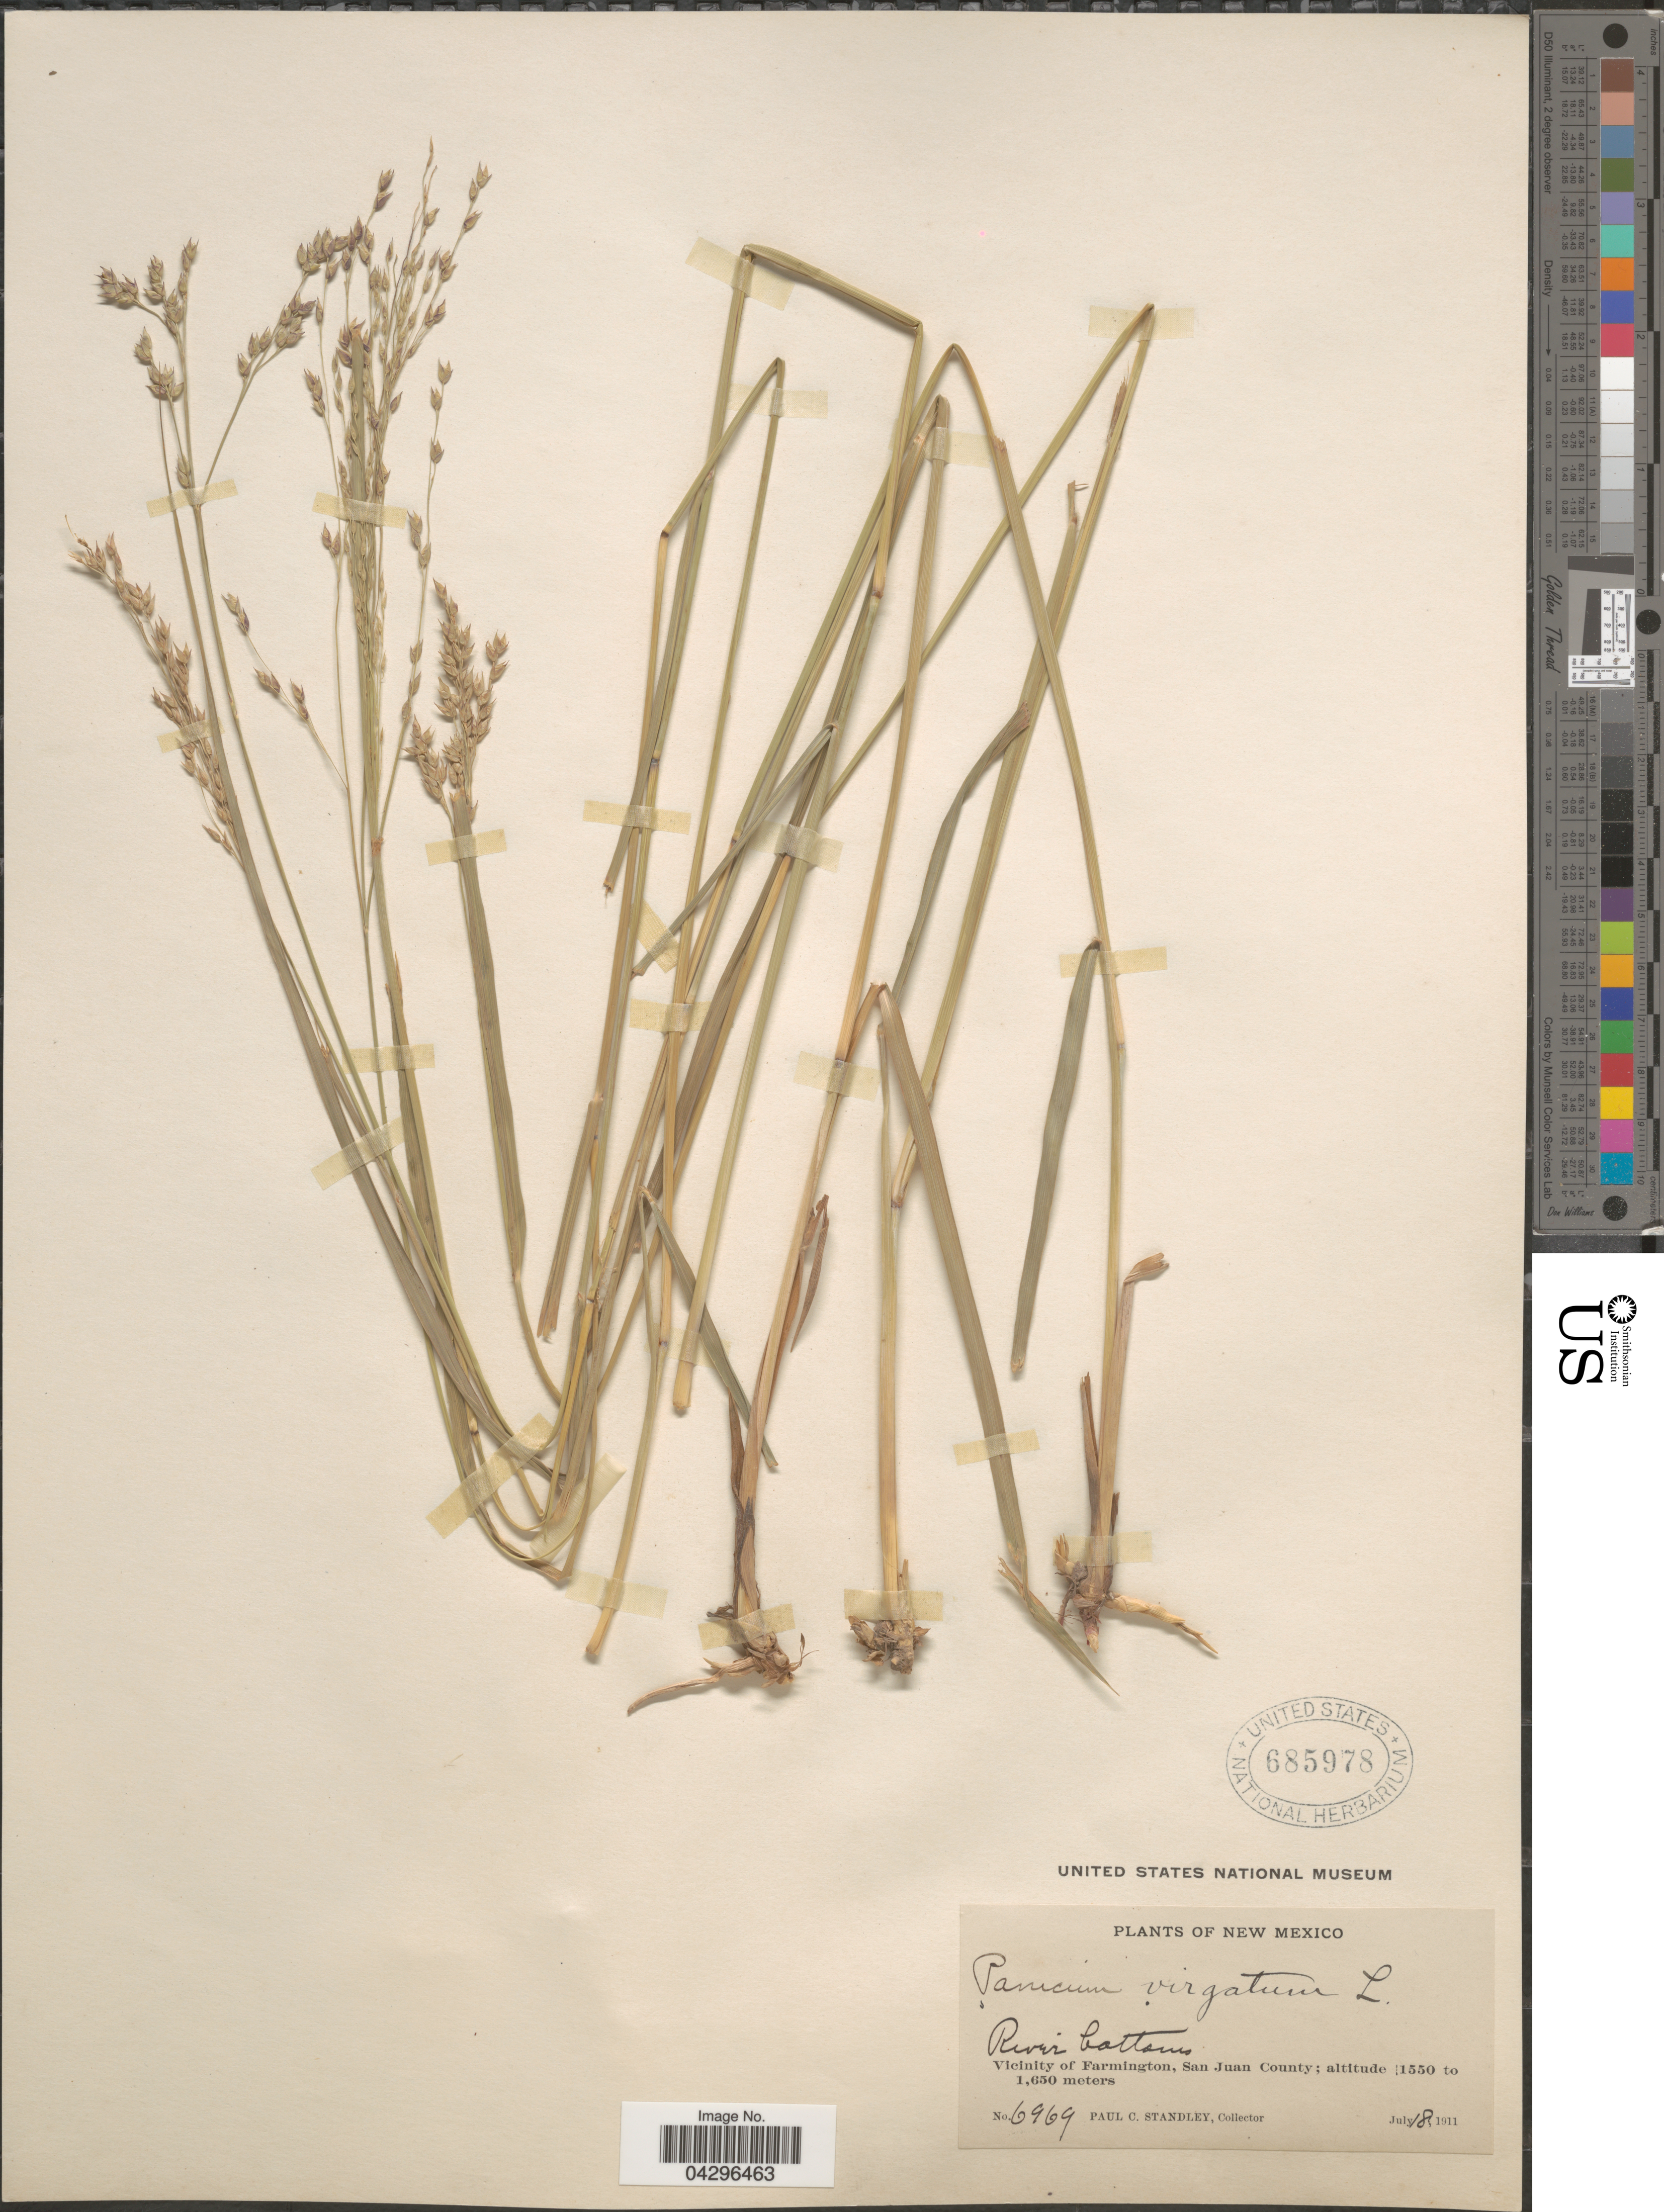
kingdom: Plantae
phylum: Tracheophyta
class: Liliopsida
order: Poales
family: Poaceae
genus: Panicum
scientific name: Panicum virgatum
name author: L.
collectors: P. C. Standley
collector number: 6969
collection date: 1911-07-18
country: United States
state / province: New Mexico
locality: River bottoms. Vicinity of Farmington, San Juan County.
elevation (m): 1550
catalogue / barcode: US 685978